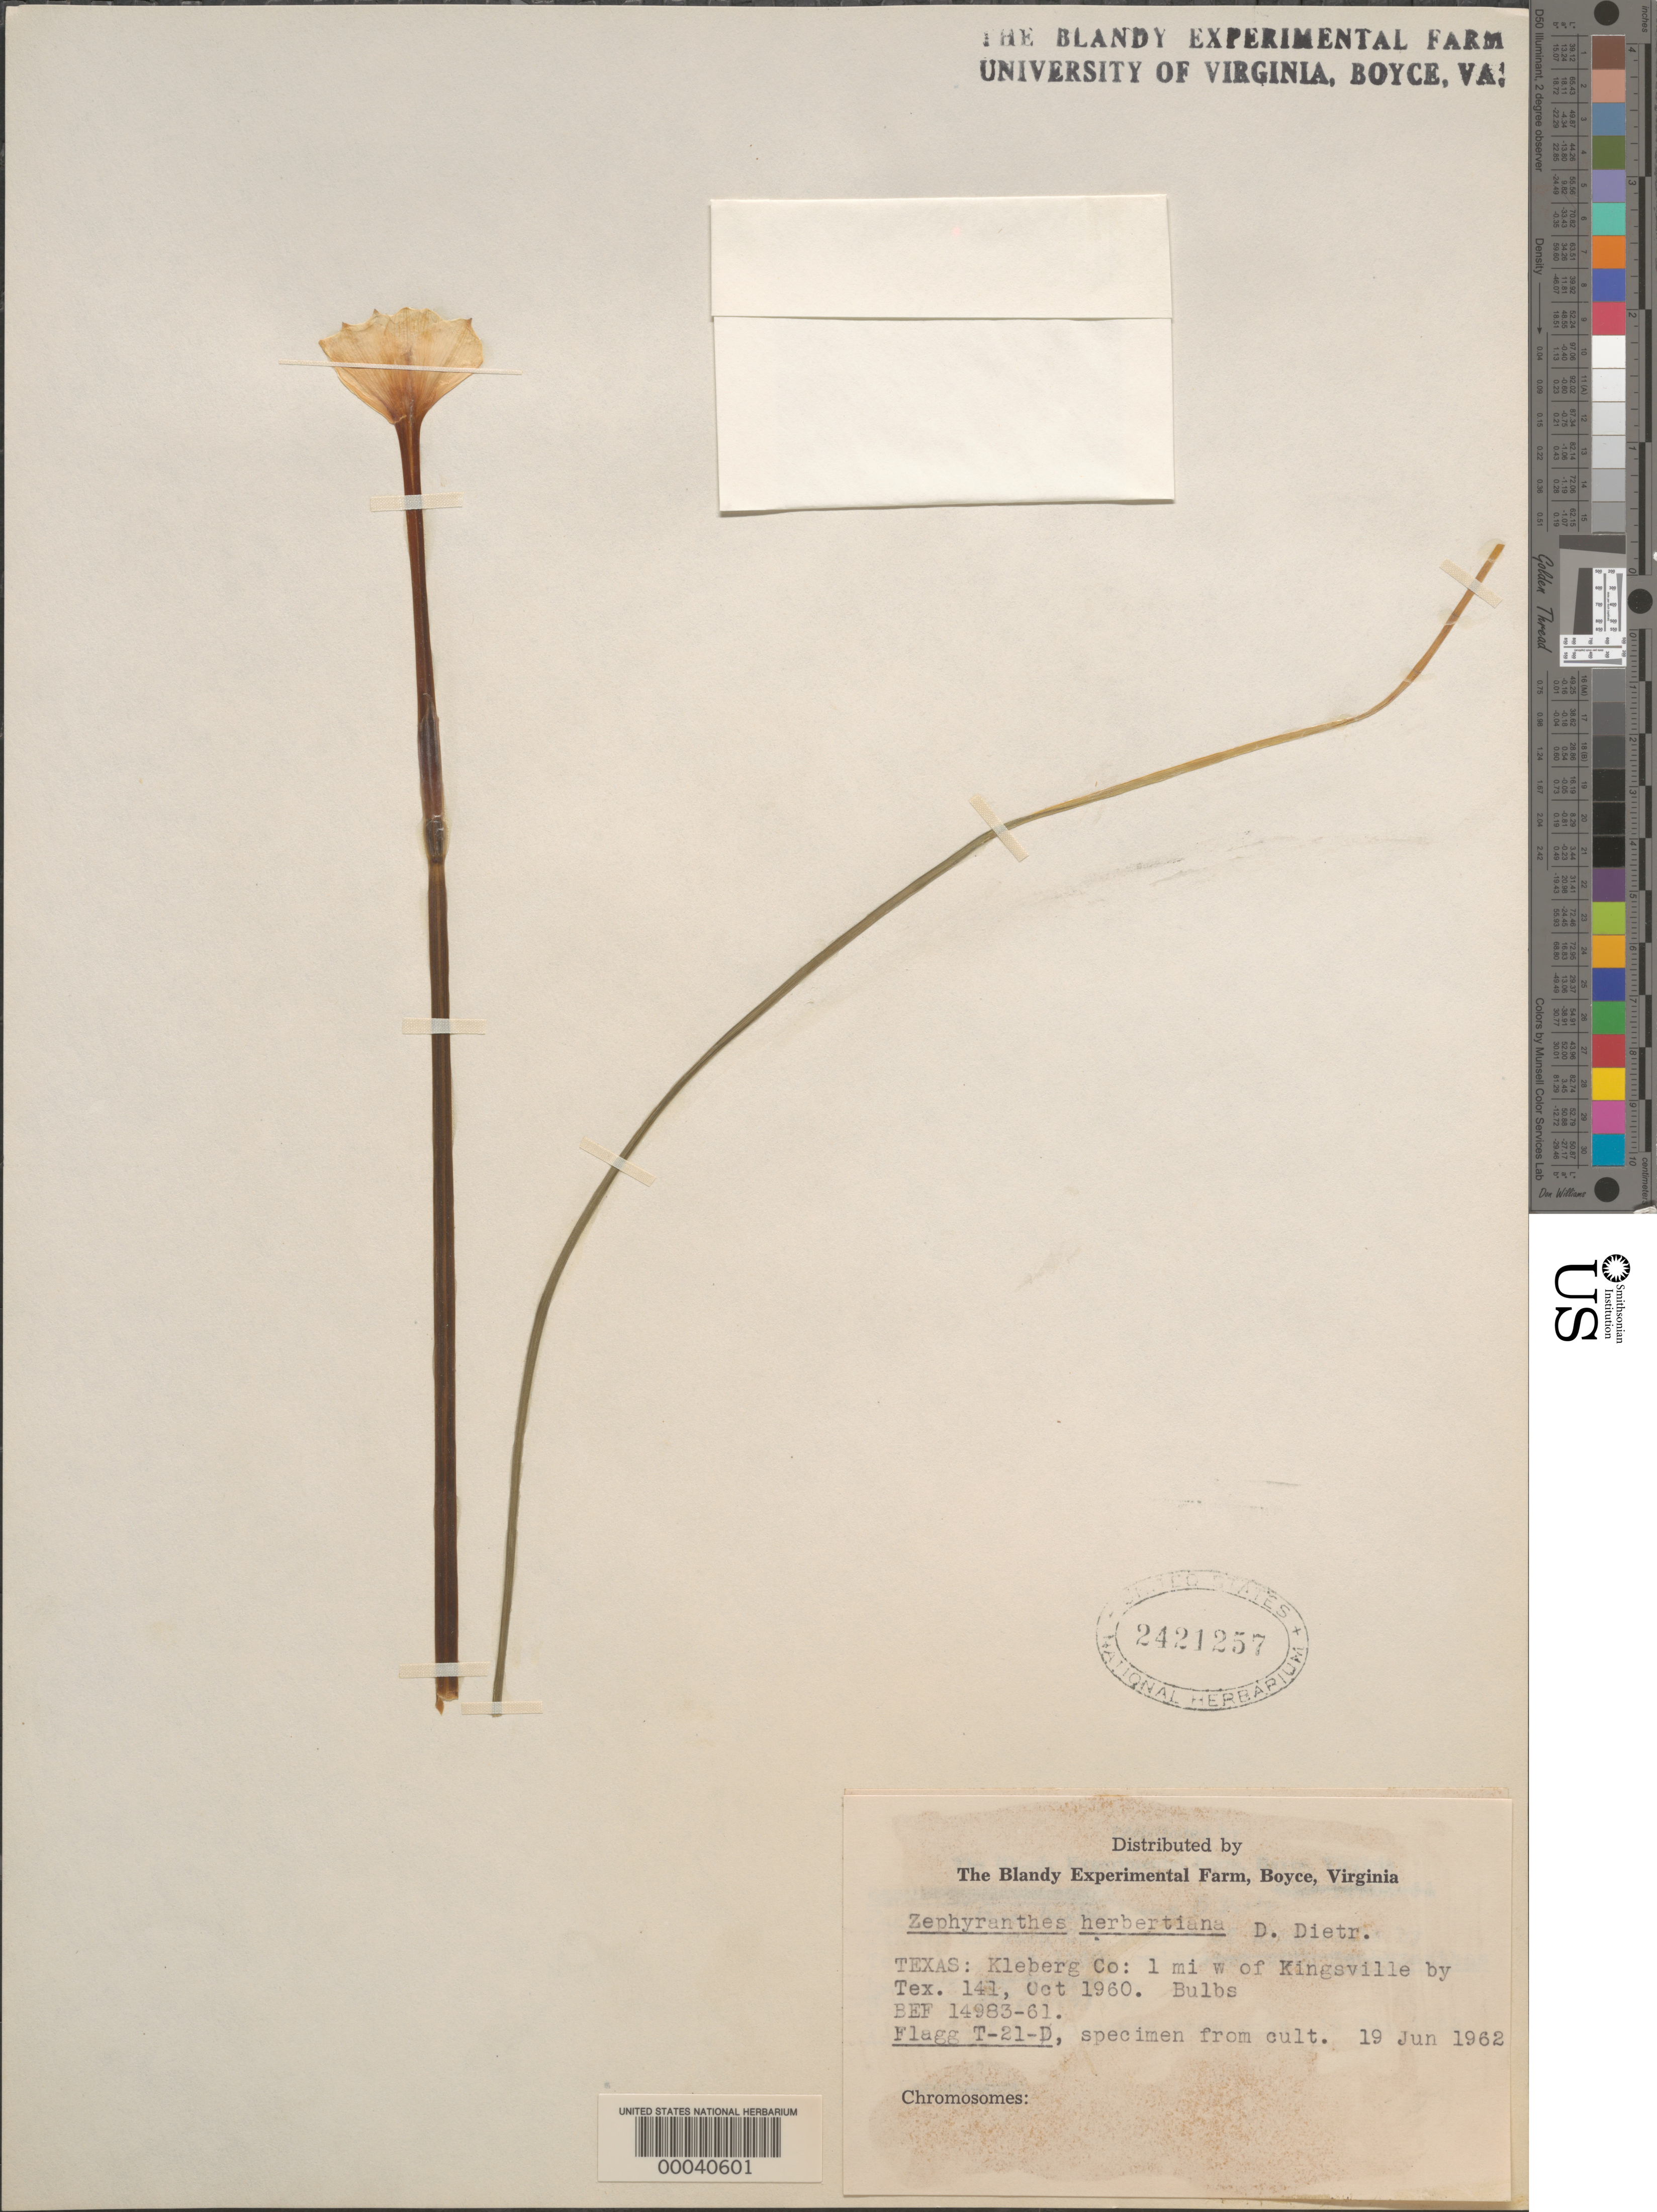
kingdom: Plantae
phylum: Tracheophyta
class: Liliopsida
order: Asparagales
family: Amaryllidaceae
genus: Zephyranthes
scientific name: Zephyranthes herbertiana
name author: D. Dietr.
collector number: Bef 14983-61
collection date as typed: Oct 1960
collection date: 1960-10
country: United States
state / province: Texas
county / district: Kleberg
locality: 1 mi. w of kingsville, by texas rd. 141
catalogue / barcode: US 2421257